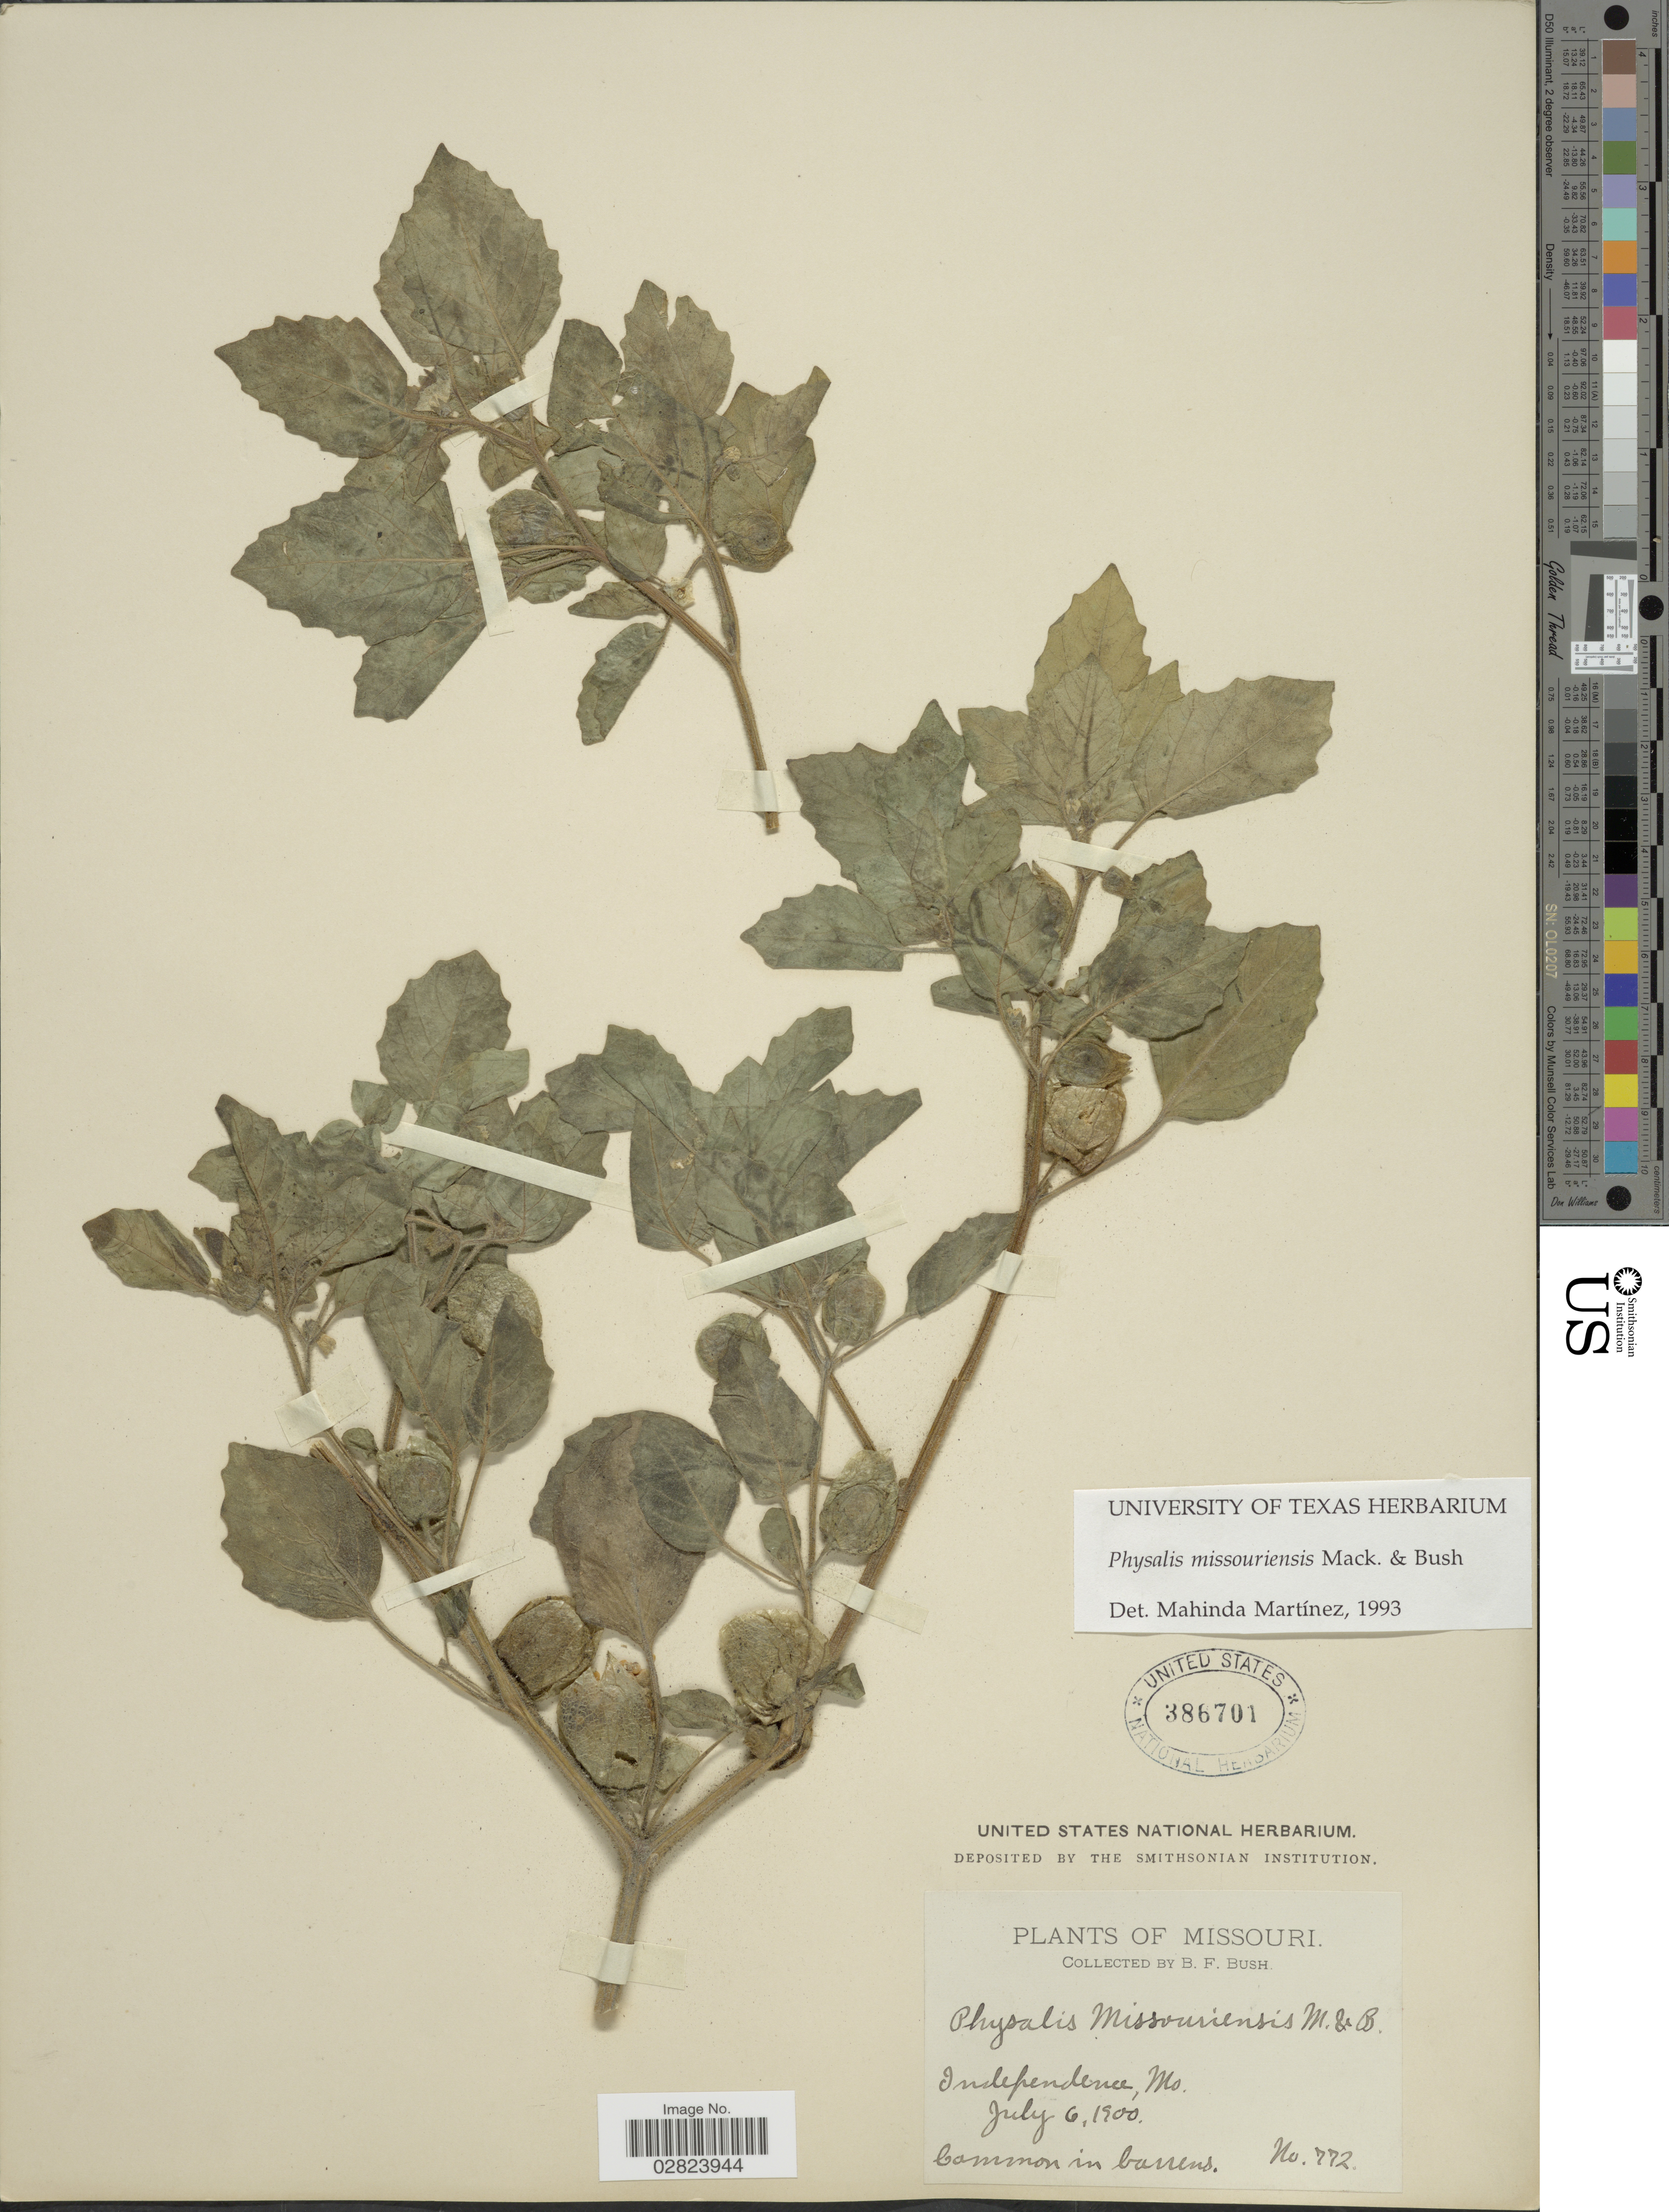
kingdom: Plantae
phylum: Tracheophyta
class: Magnoliopsida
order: Solanales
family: Solanaceae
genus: Physalis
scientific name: Physalis missouriensis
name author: Mack. & Bush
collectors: B. F. Bush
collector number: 772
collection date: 1900-07-06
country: United States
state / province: Missouri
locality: Independence.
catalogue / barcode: US 386701